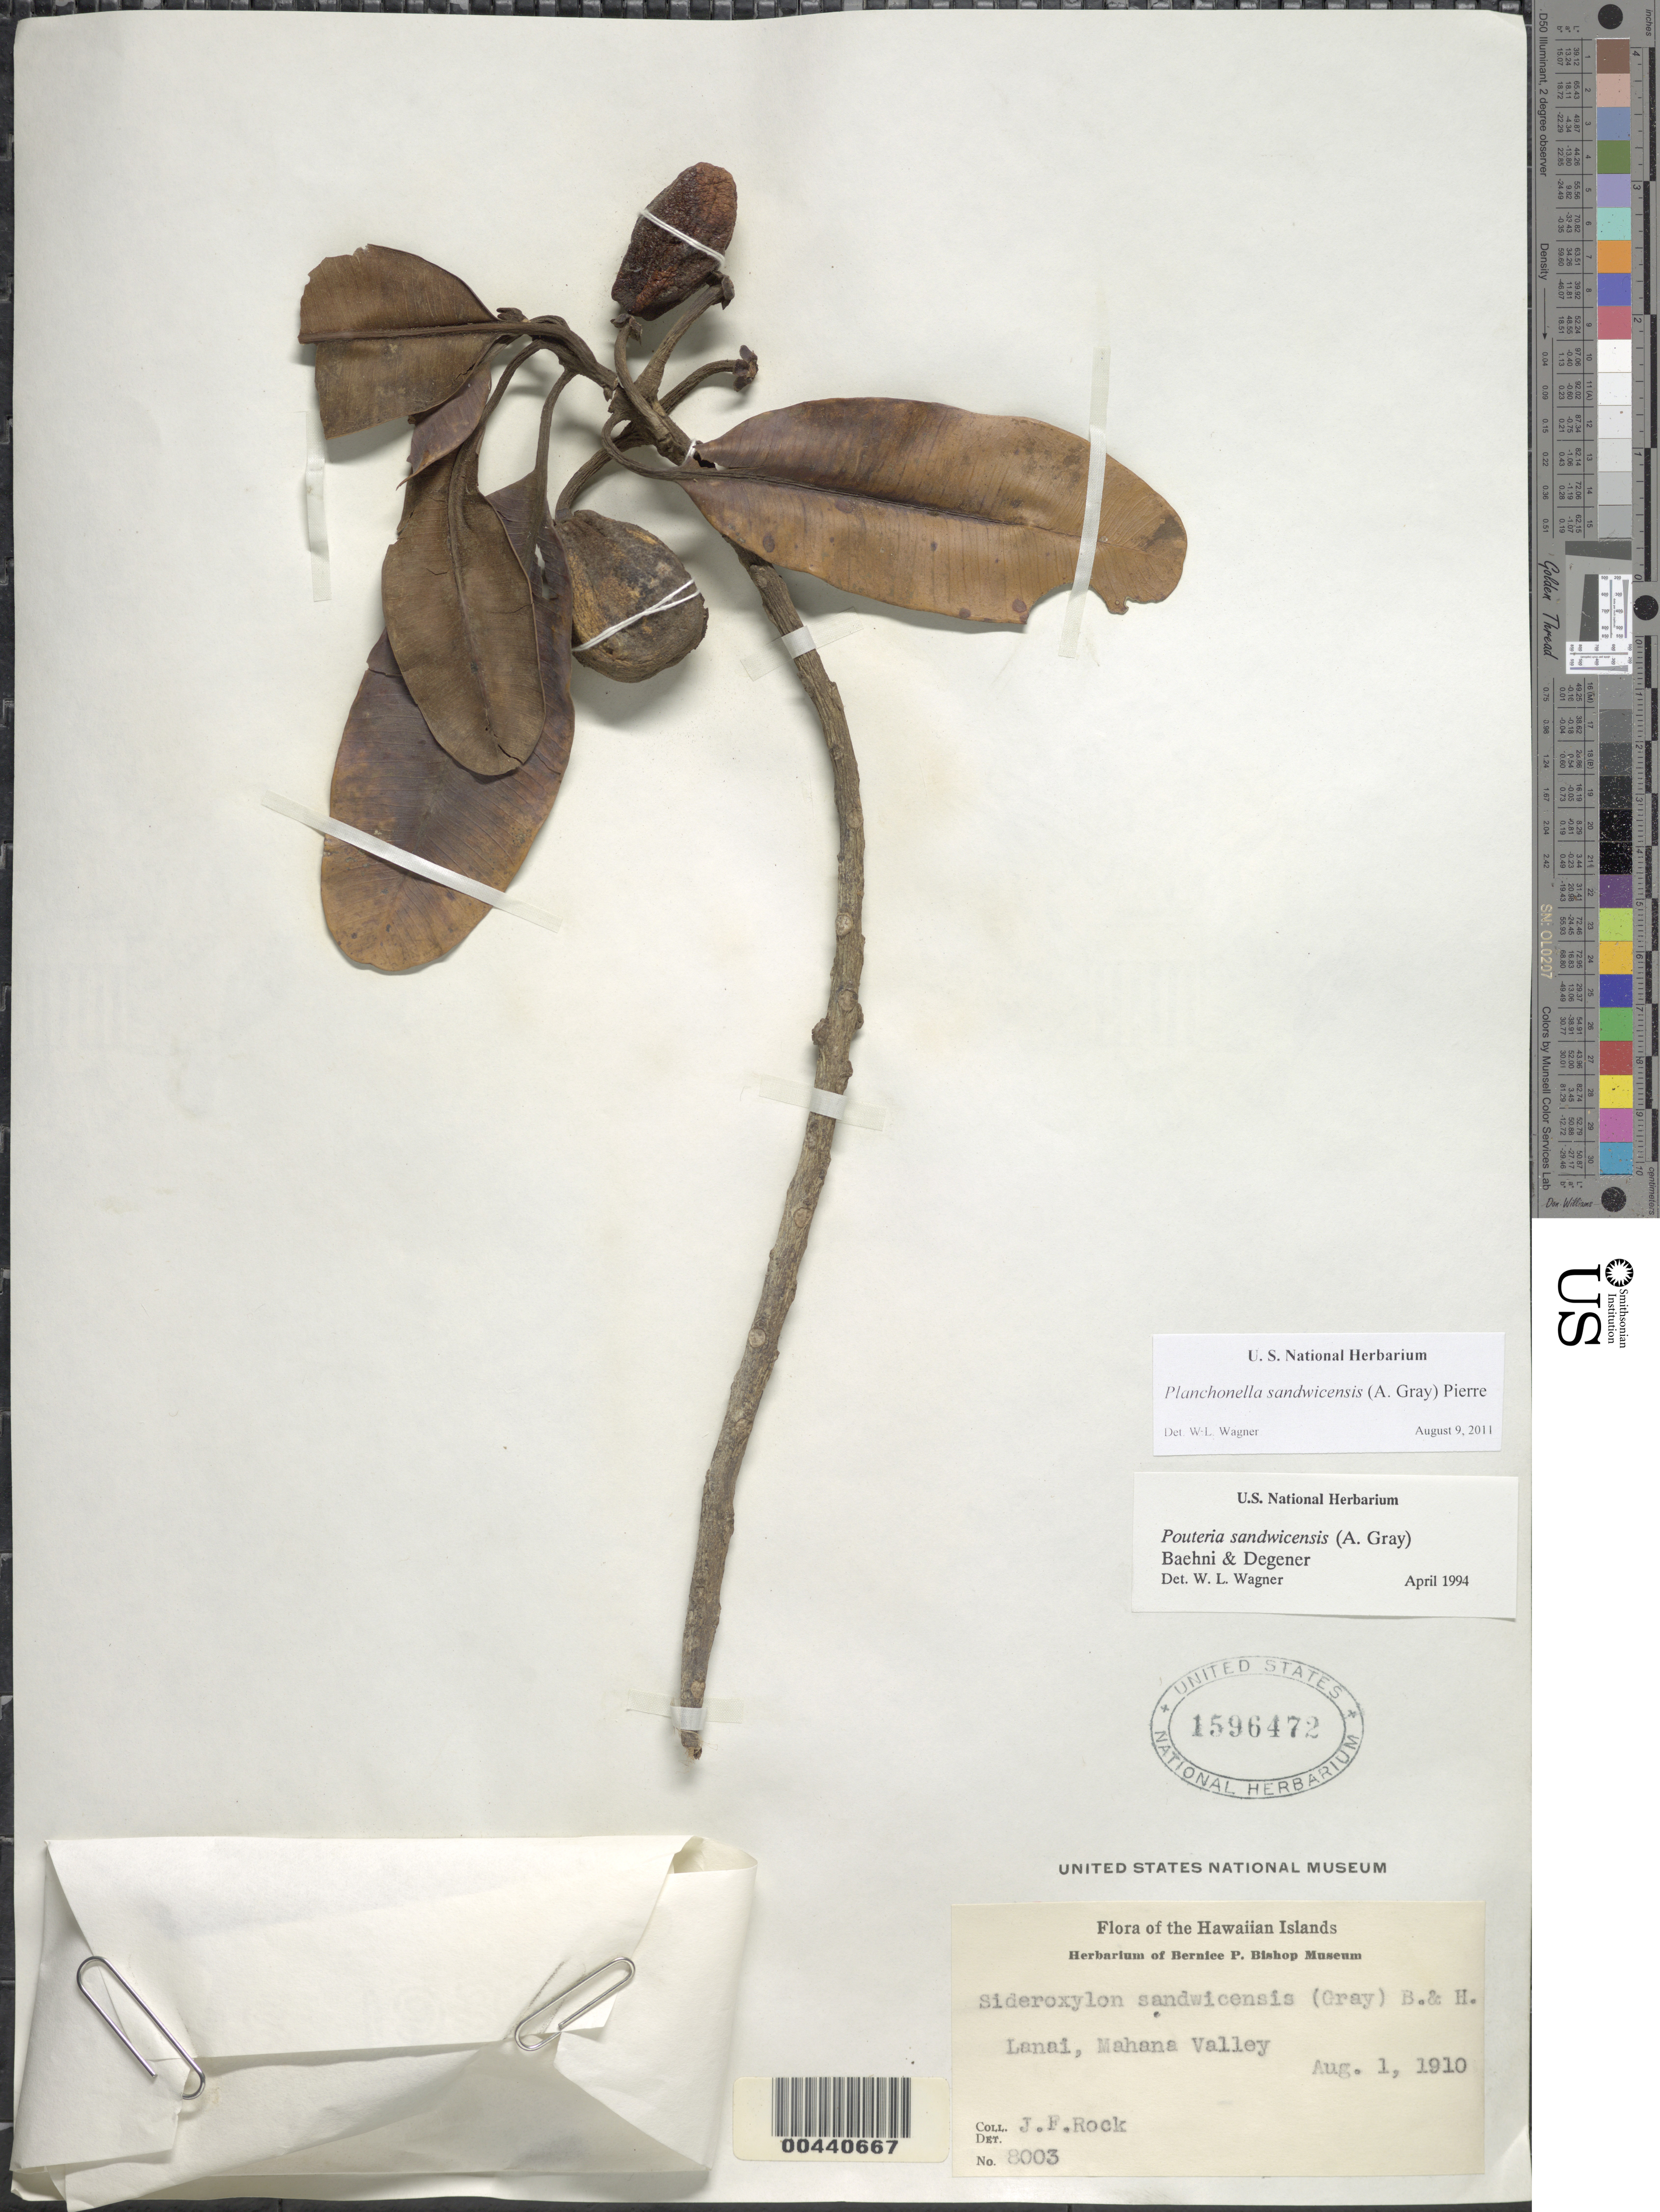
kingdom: Plantae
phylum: Tracheophyta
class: Magnoliopsida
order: Ericales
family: Sapotaceae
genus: Planchonella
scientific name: Planchonella sandwicensis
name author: (A. Gray) Pierre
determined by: Wagner, W. L., (BOT), Smithsonian Institution - National Museum of Natural History (UNITED STATES)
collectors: J. F. Rock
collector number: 8003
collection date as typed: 1 Aug 1910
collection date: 1910-08-01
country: United States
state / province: Hawaii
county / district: Maui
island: Lana'i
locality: Mahana Valley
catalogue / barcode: US 1596472